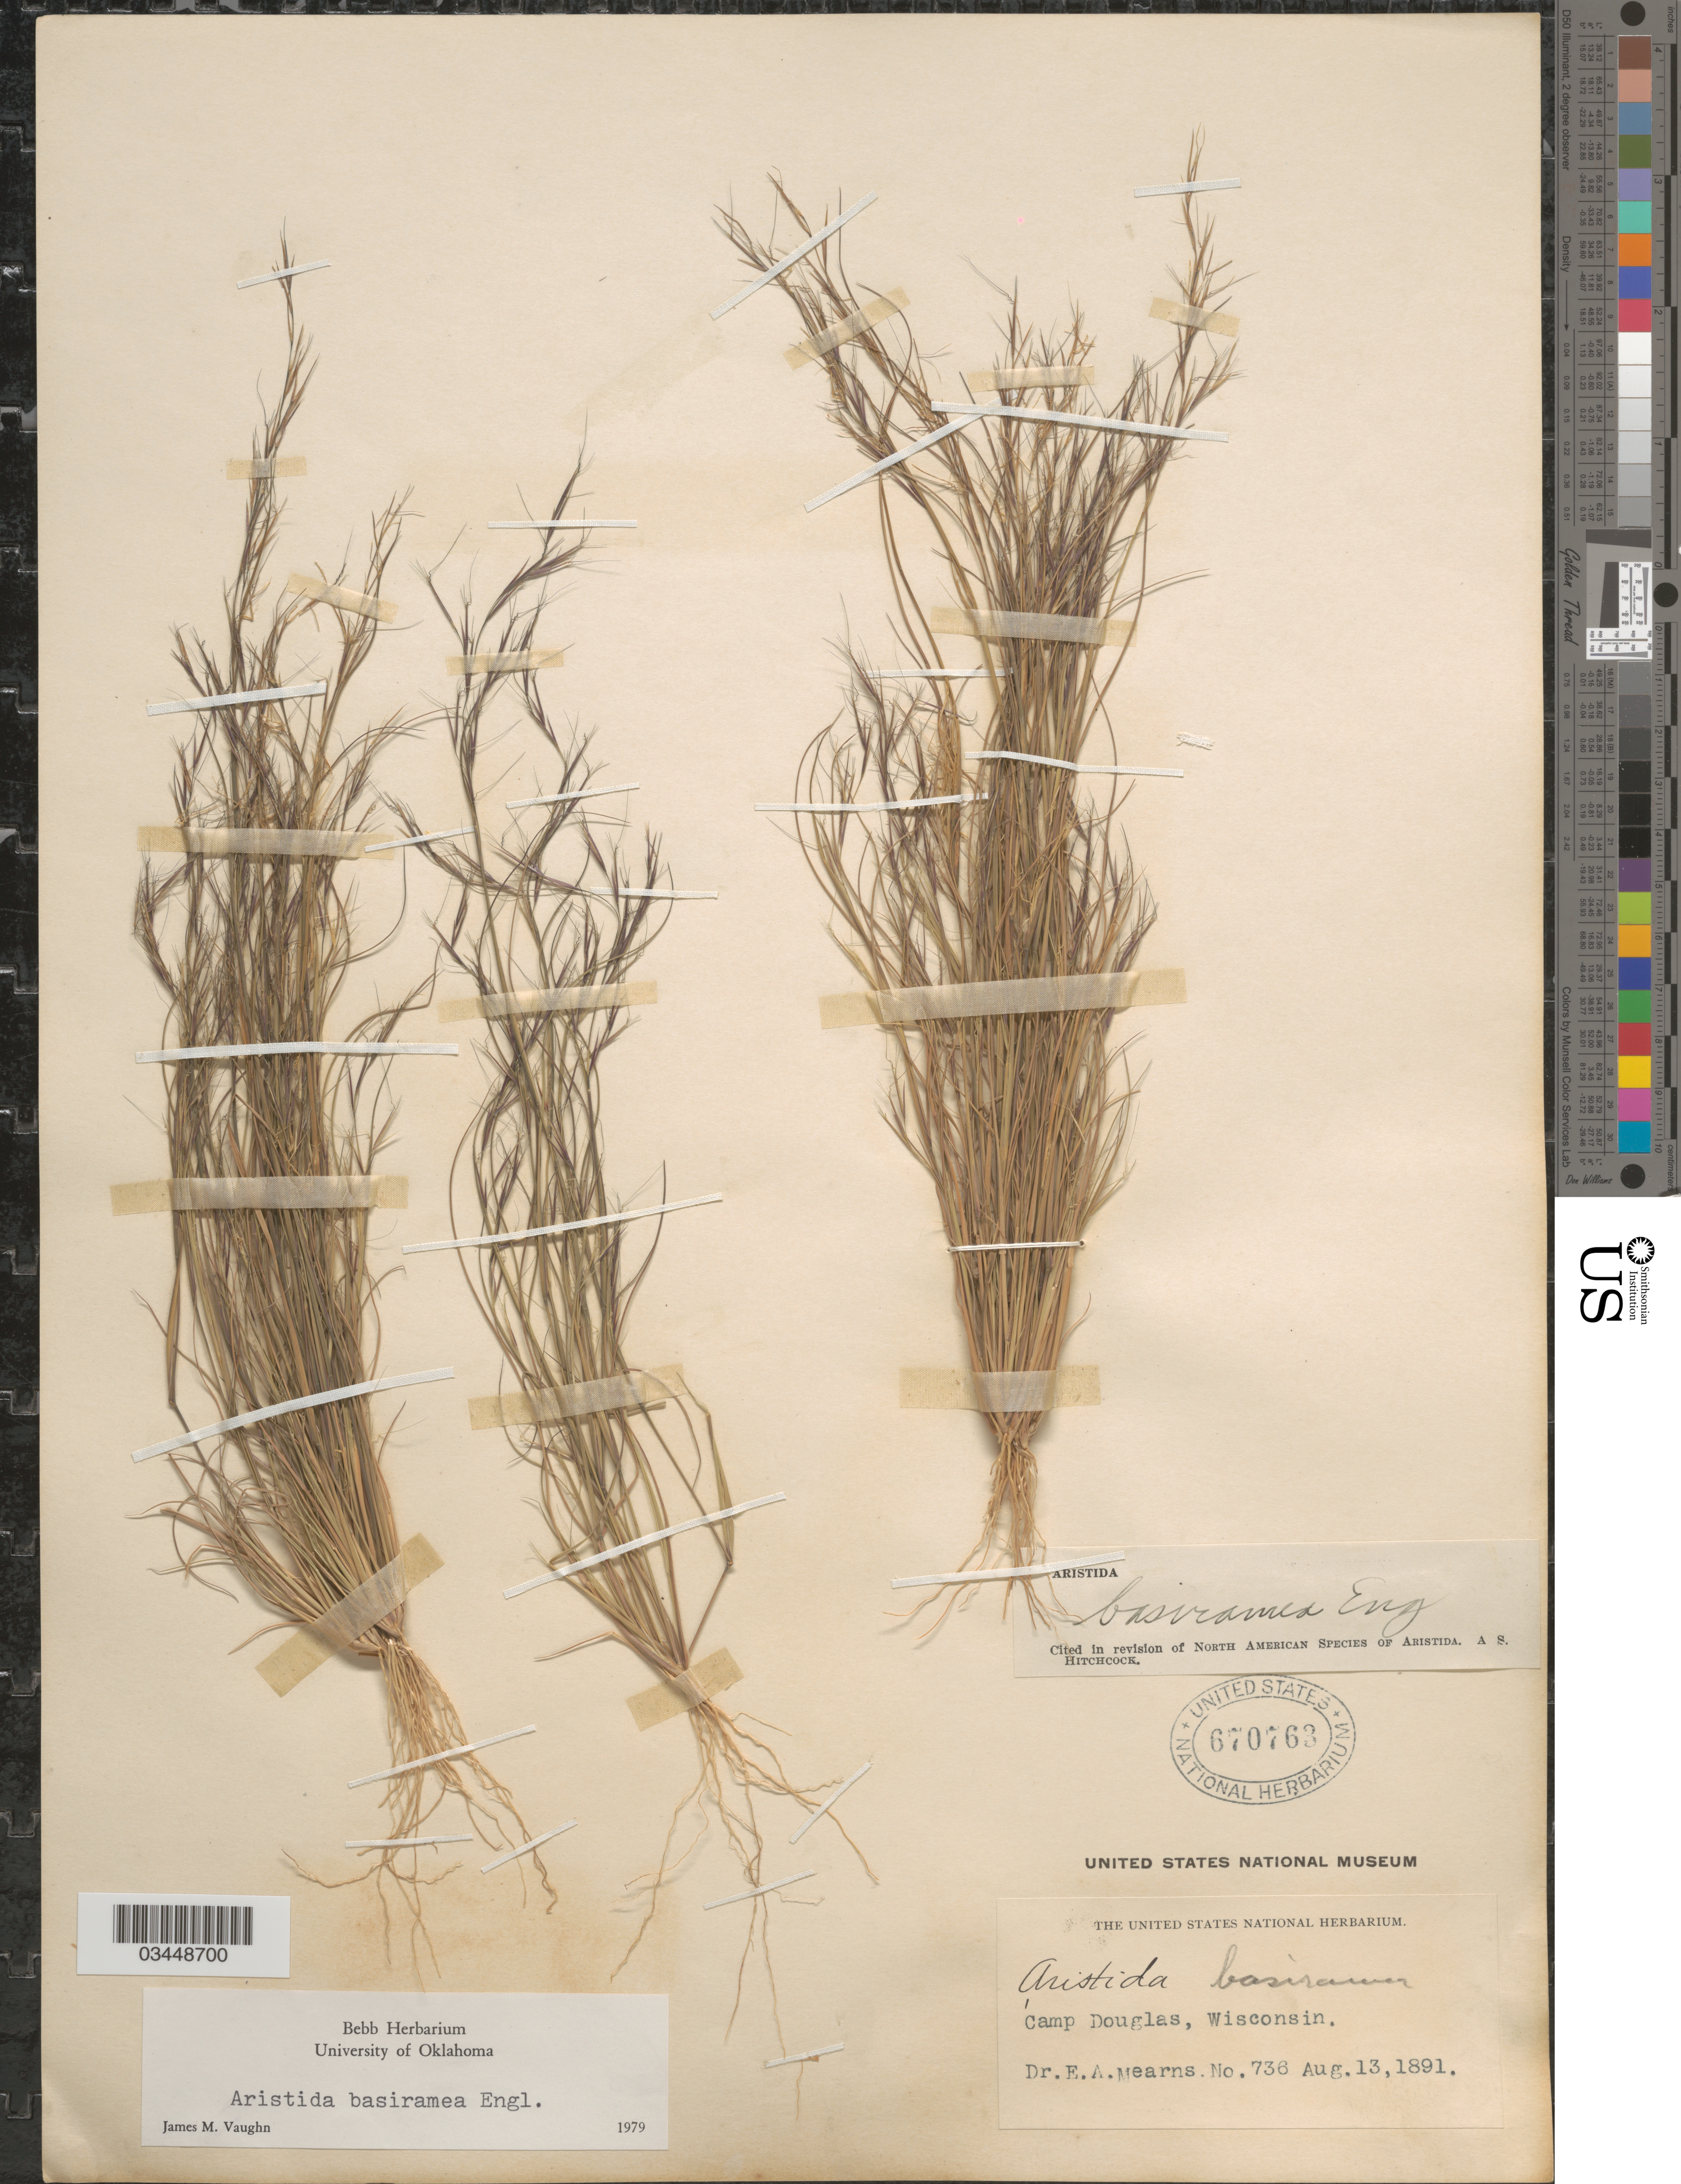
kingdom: Plantae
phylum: Tracheophyta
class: Liliopsida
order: Poales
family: Poaceae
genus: Aristida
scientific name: Aristida basiramea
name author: Engelm. ex Vasey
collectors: E. A. Mearns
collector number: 736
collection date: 1891-08-13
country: United States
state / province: Wisconsin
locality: Camp Douglas.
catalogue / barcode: US 670763